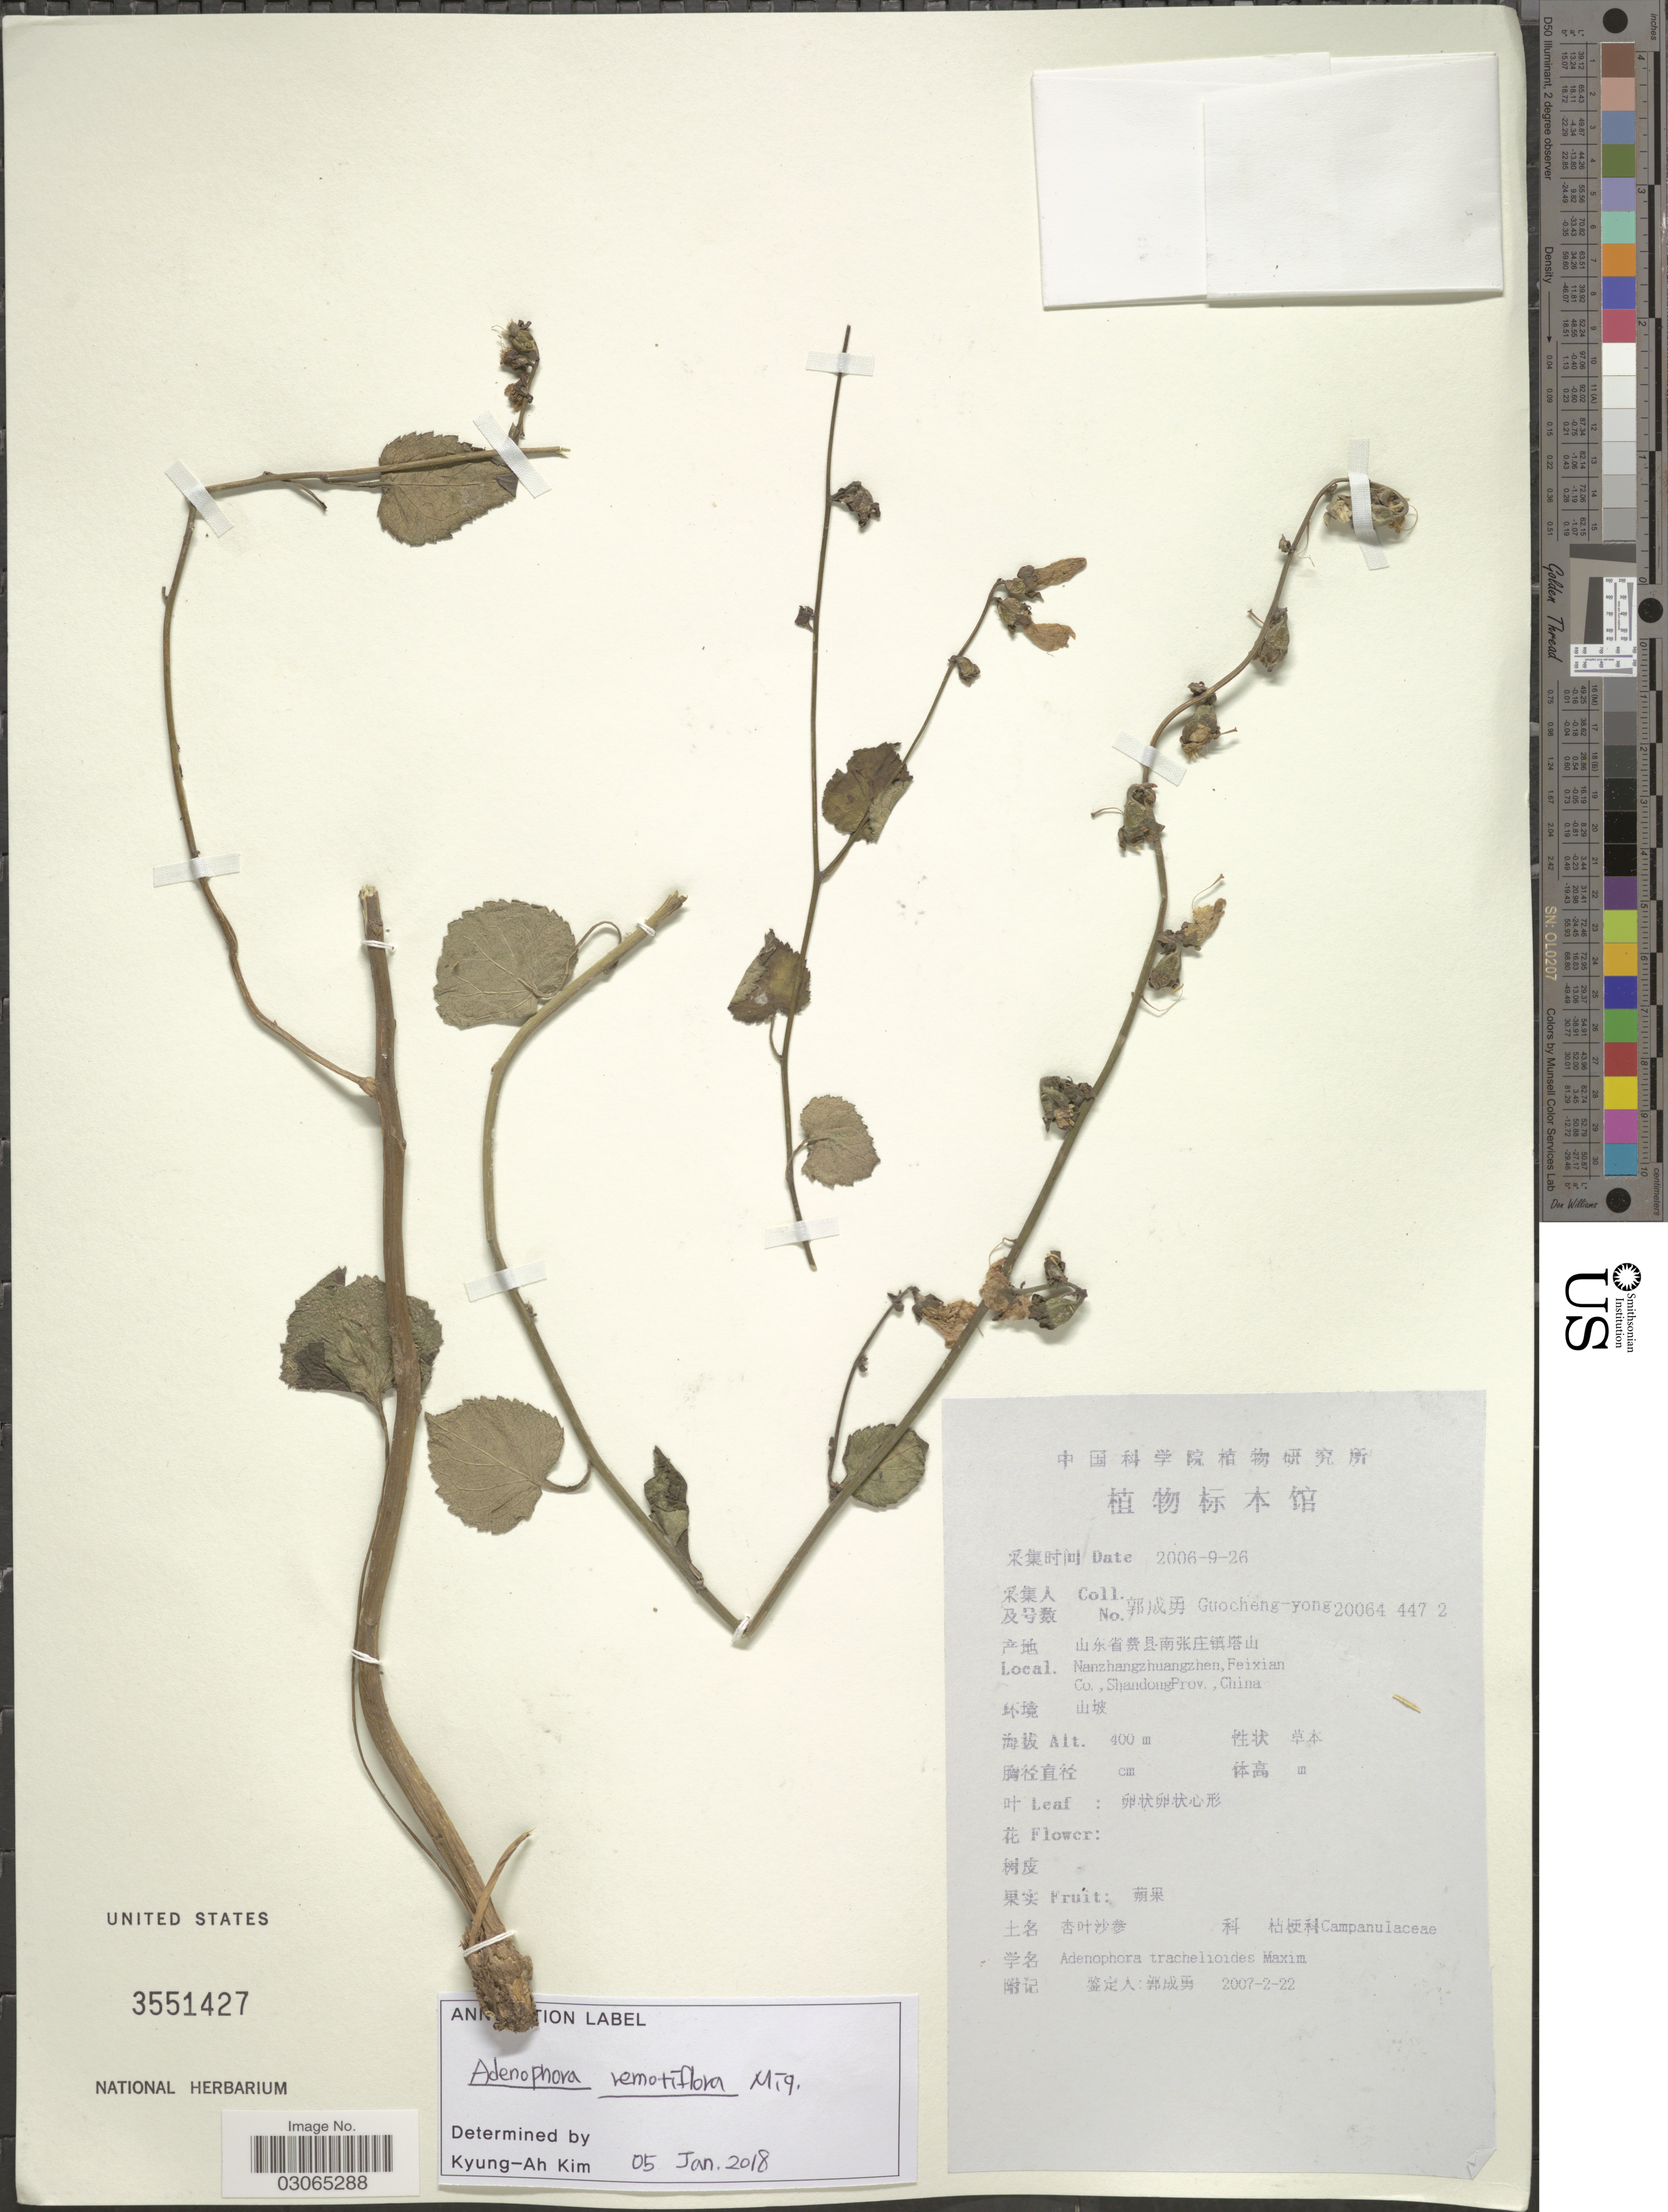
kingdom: Plantae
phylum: Tracheophyta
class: Magnoliopsida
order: Asterales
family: Campanulaceae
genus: Adenophora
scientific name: Adenophora remotiflora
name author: (Siebold & Zucc.) Miq.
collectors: Guo cheng-yong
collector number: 20064 447 2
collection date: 2006-09-26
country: China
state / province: Shandong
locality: Nanzhangzhuangzhen, Feixian Co.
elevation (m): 400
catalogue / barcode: US 3551427